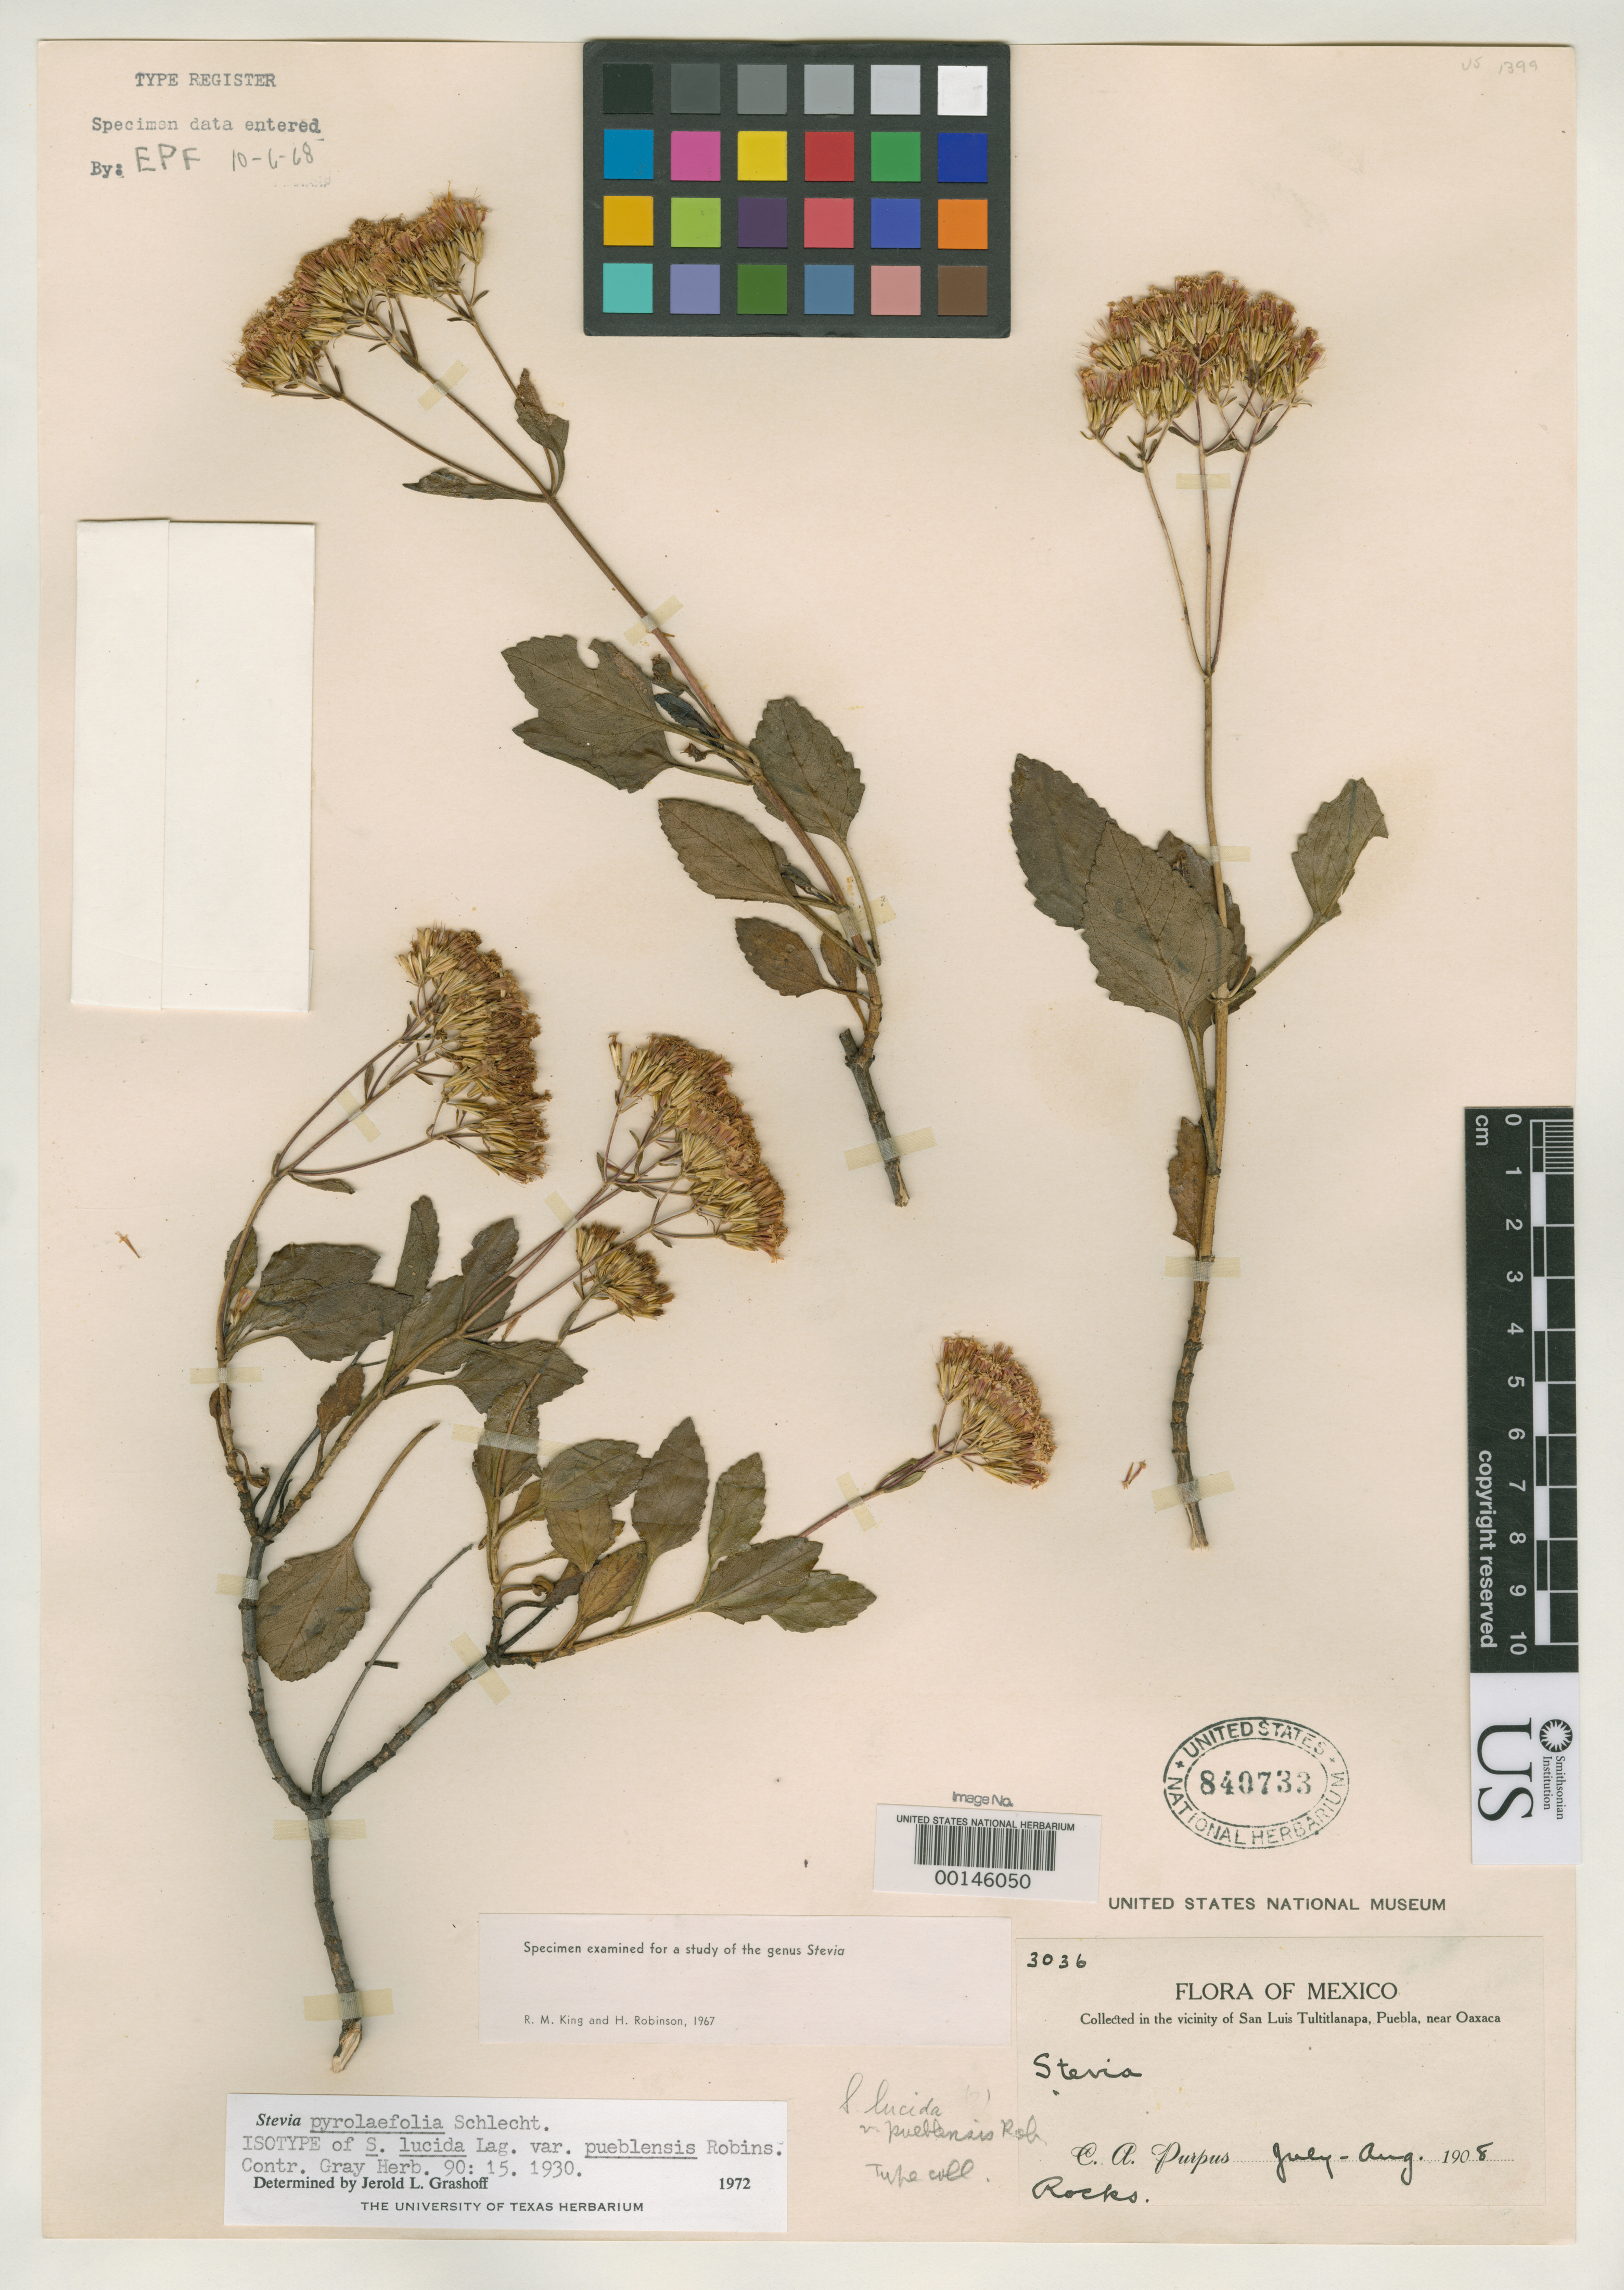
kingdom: Plantae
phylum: Tracheophyta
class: Magnoliopsida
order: Asterales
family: Asteraceae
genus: Stevia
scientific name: Stevia lucida var. pueblensis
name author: B.L. Rob.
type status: Syntype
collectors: C. A. Purpus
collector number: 3036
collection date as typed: Jul 1908 to -- Aug 1908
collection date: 1908-07/1908-08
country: Mexico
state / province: Puebla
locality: San Luis Tultitlanapa.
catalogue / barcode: US 840733